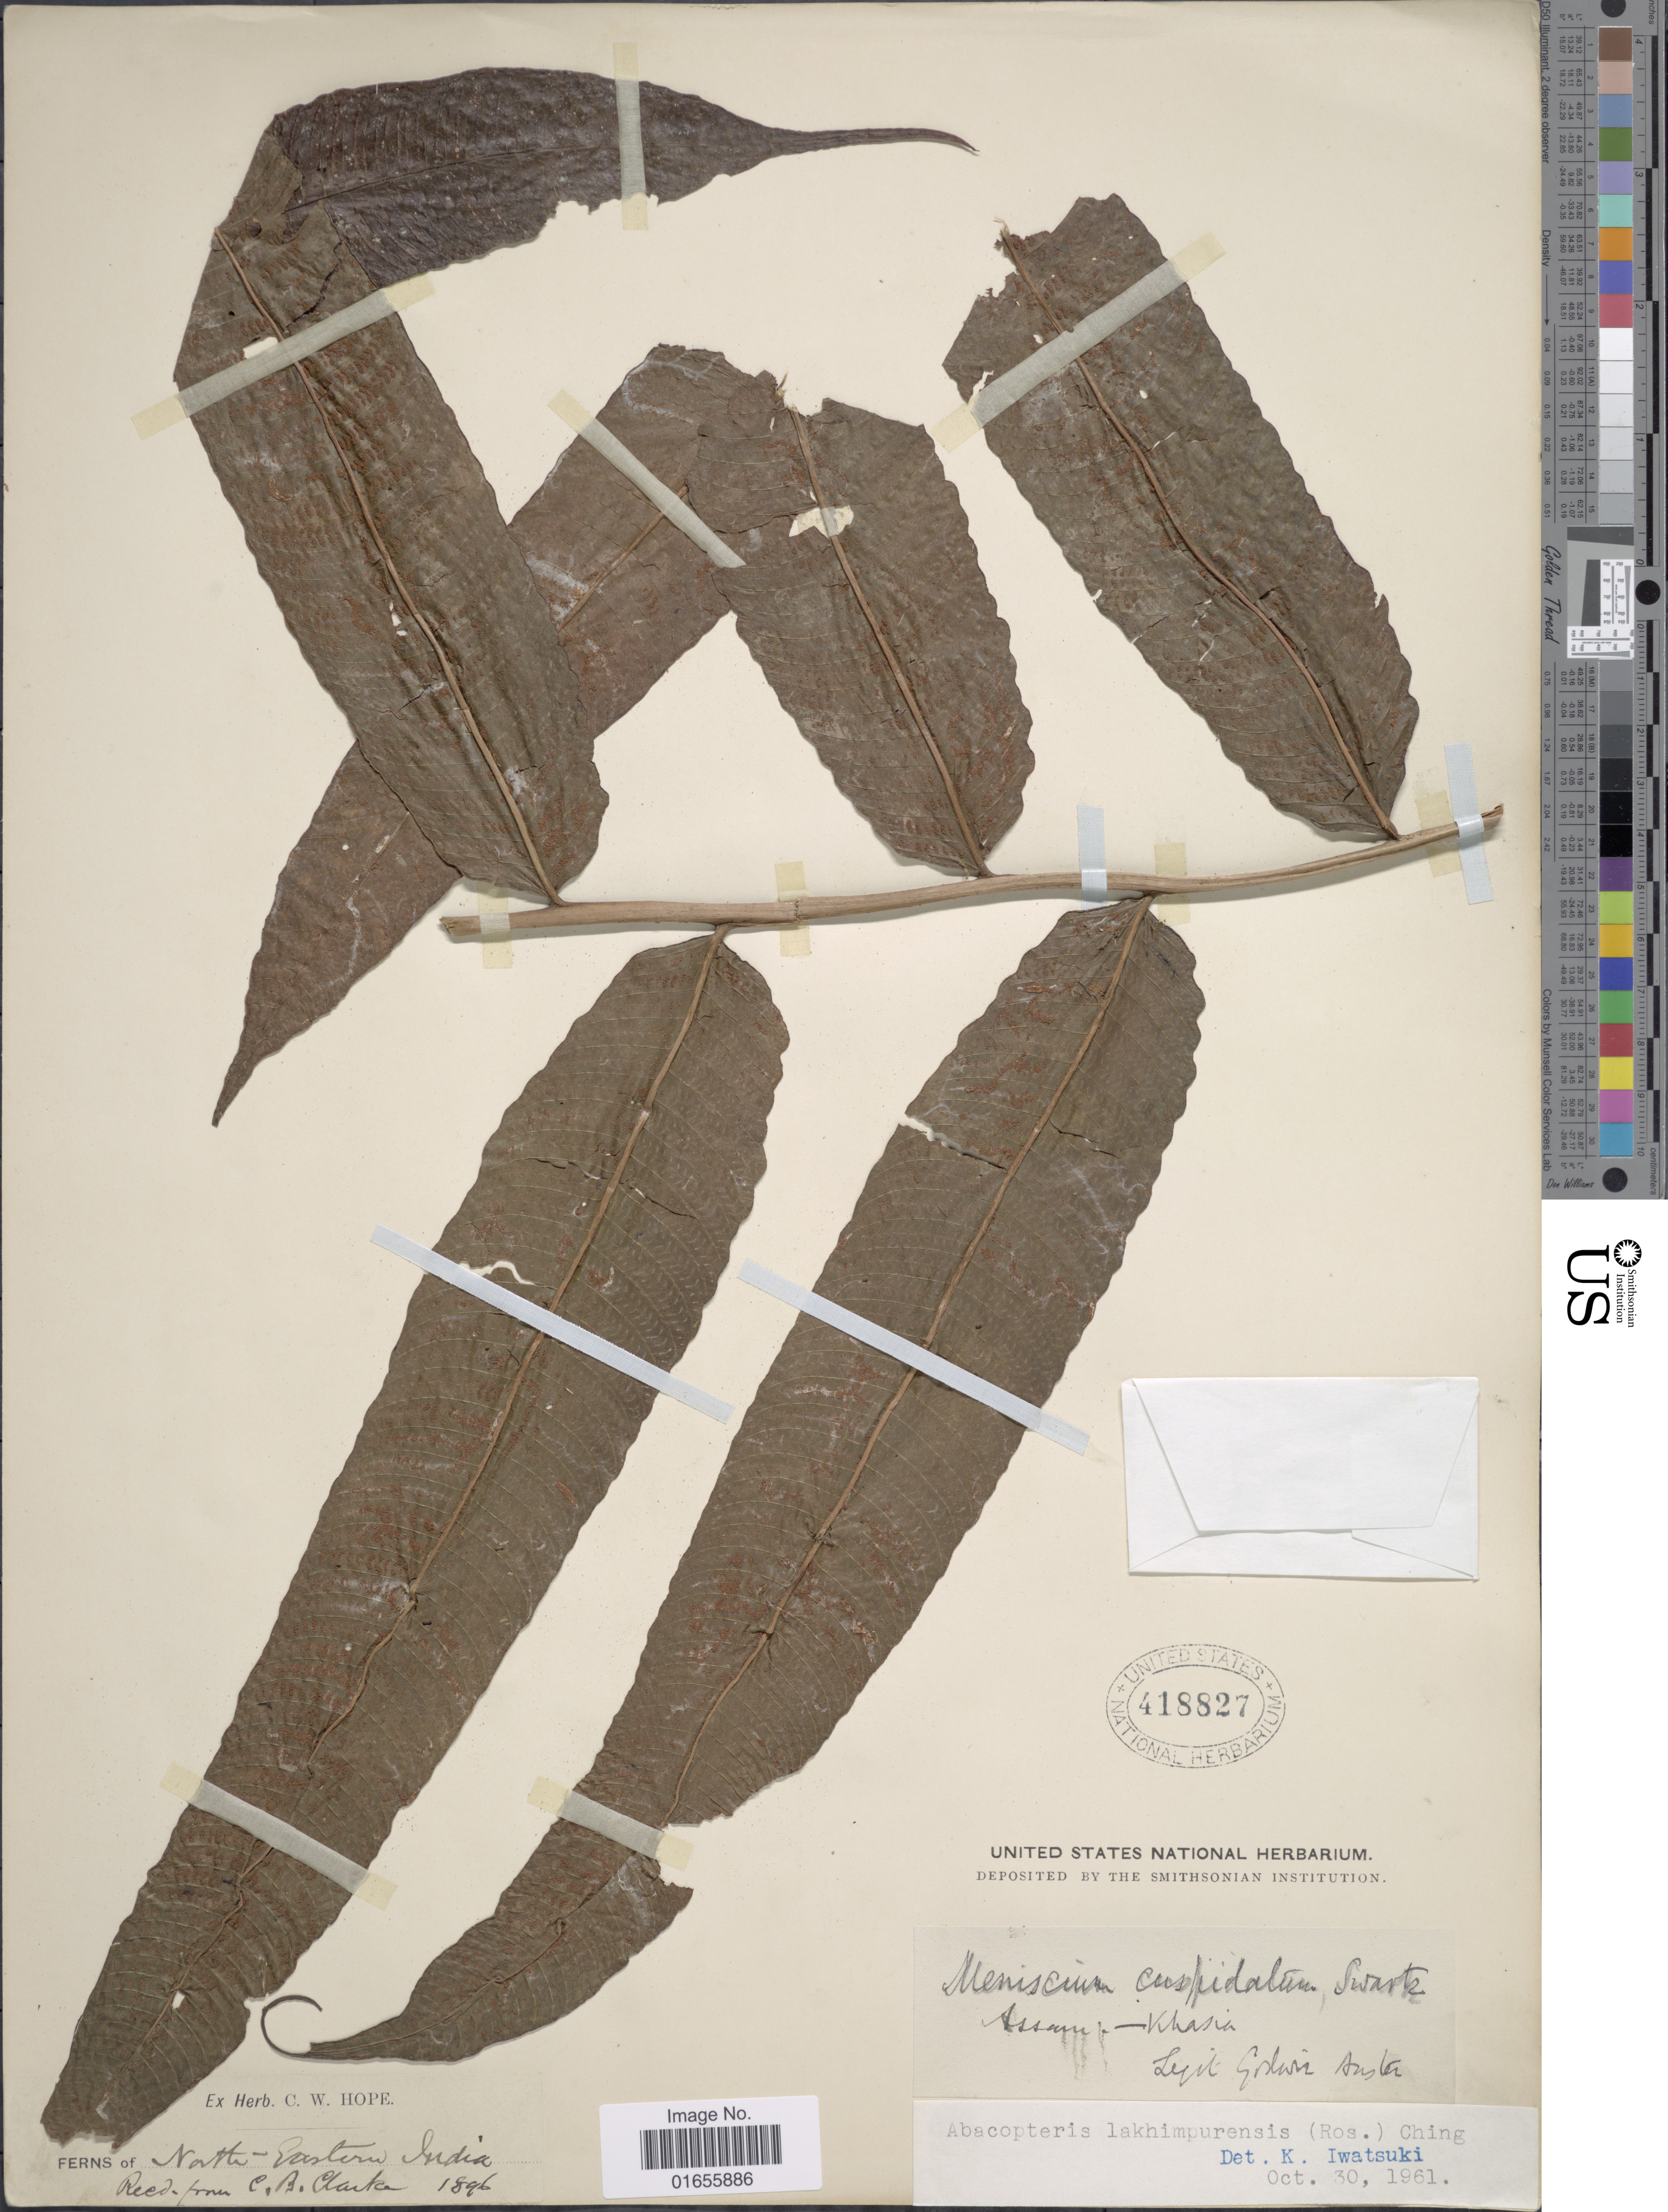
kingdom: Plantae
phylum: Tracheophyta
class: Polypodiopsida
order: Polypodiales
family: Thelypteridaceae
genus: Pronephrium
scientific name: Pronephrium lakhimpurense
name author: (Rosenst.) Holttum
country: India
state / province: Assam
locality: Khasia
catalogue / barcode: US 418827